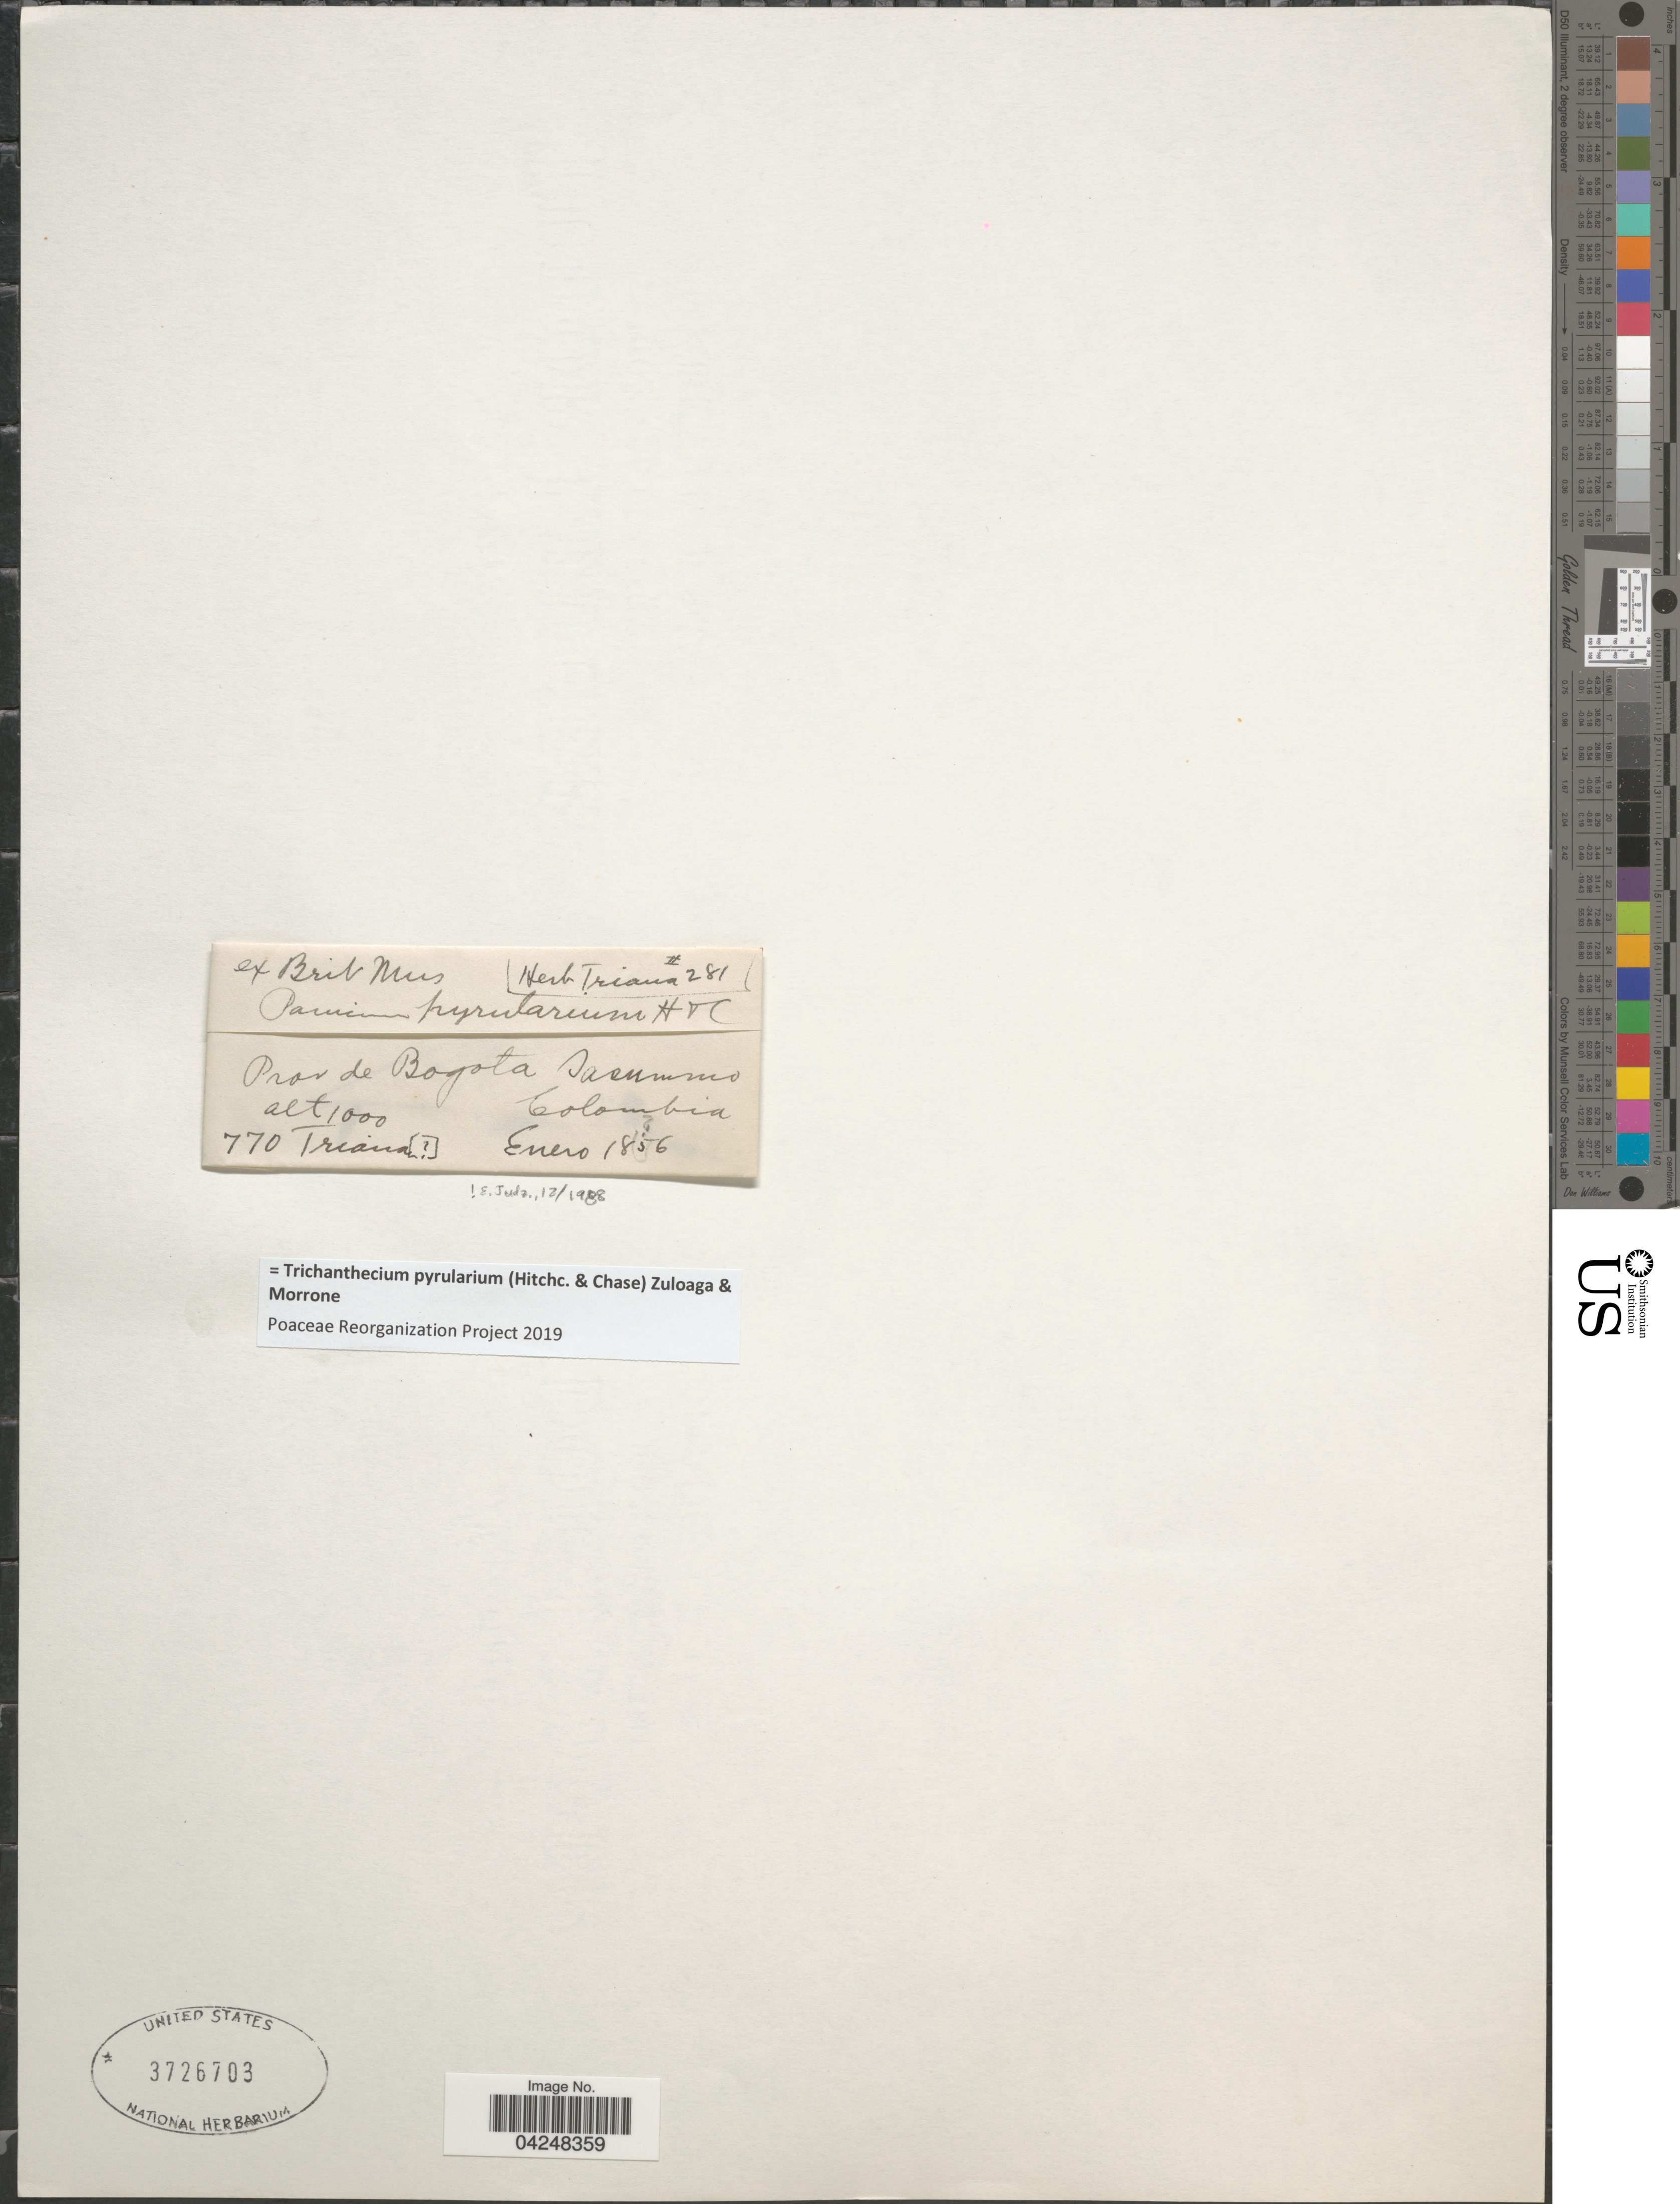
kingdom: Plantae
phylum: Tracheophyta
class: Liliopsida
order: Poales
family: Poaceae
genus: Trichanthecium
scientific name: Trichanthecium pyrularium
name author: (Hitchc. & Chase) Zuloaga & Morrone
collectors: Triana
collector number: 770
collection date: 1856-01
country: Colombia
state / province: Bogota D.C.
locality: Prov. de Bogota. Sasummo [interpreted].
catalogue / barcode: US 3726703